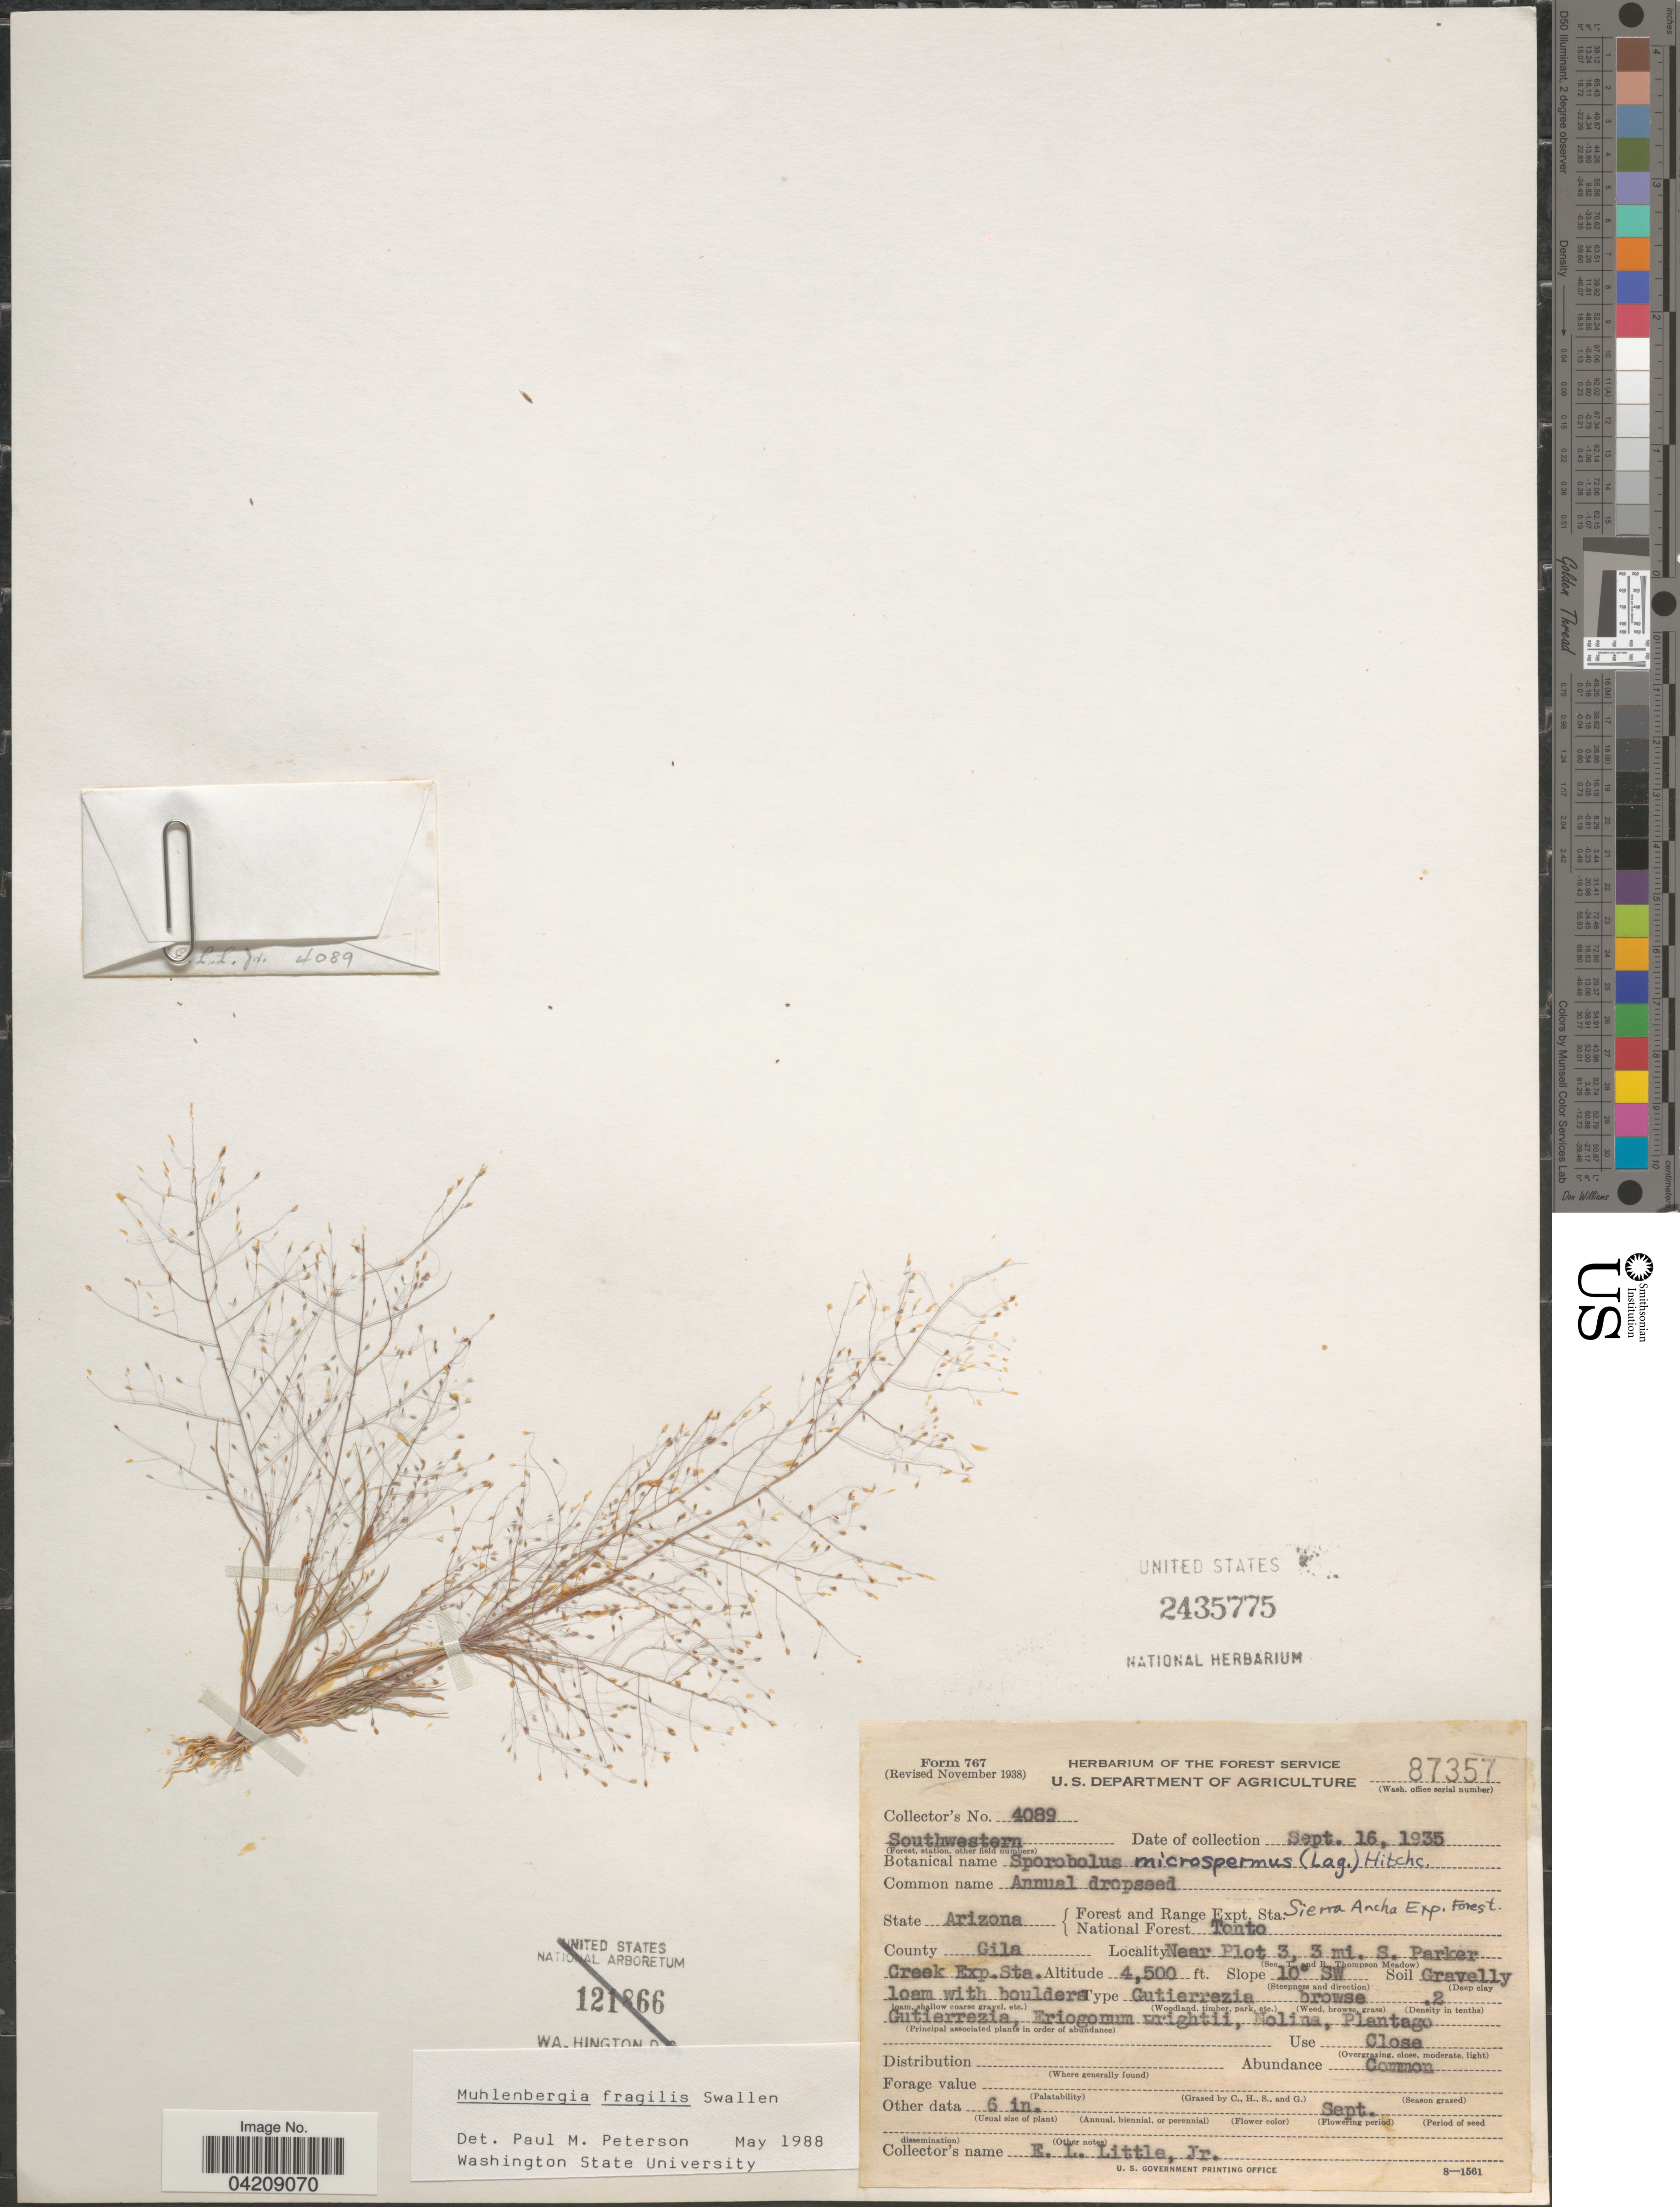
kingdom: Plantae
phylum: Tracheophyta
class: Liliopsida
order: Poales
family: Poaceae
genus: Muhlenbergia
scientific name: Muhlenbergia fragilis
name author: Swallen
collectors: E. L. Little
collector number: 4089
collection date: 1935-09-16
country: United States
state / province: Arizona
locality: Sierra Ancha Exp. Forest. National Forest Tonto. County Gila. Near Plot 3, 3 mi. S. Parker Creek Exp.Sta.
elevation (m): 1372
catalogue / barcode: US 2435775